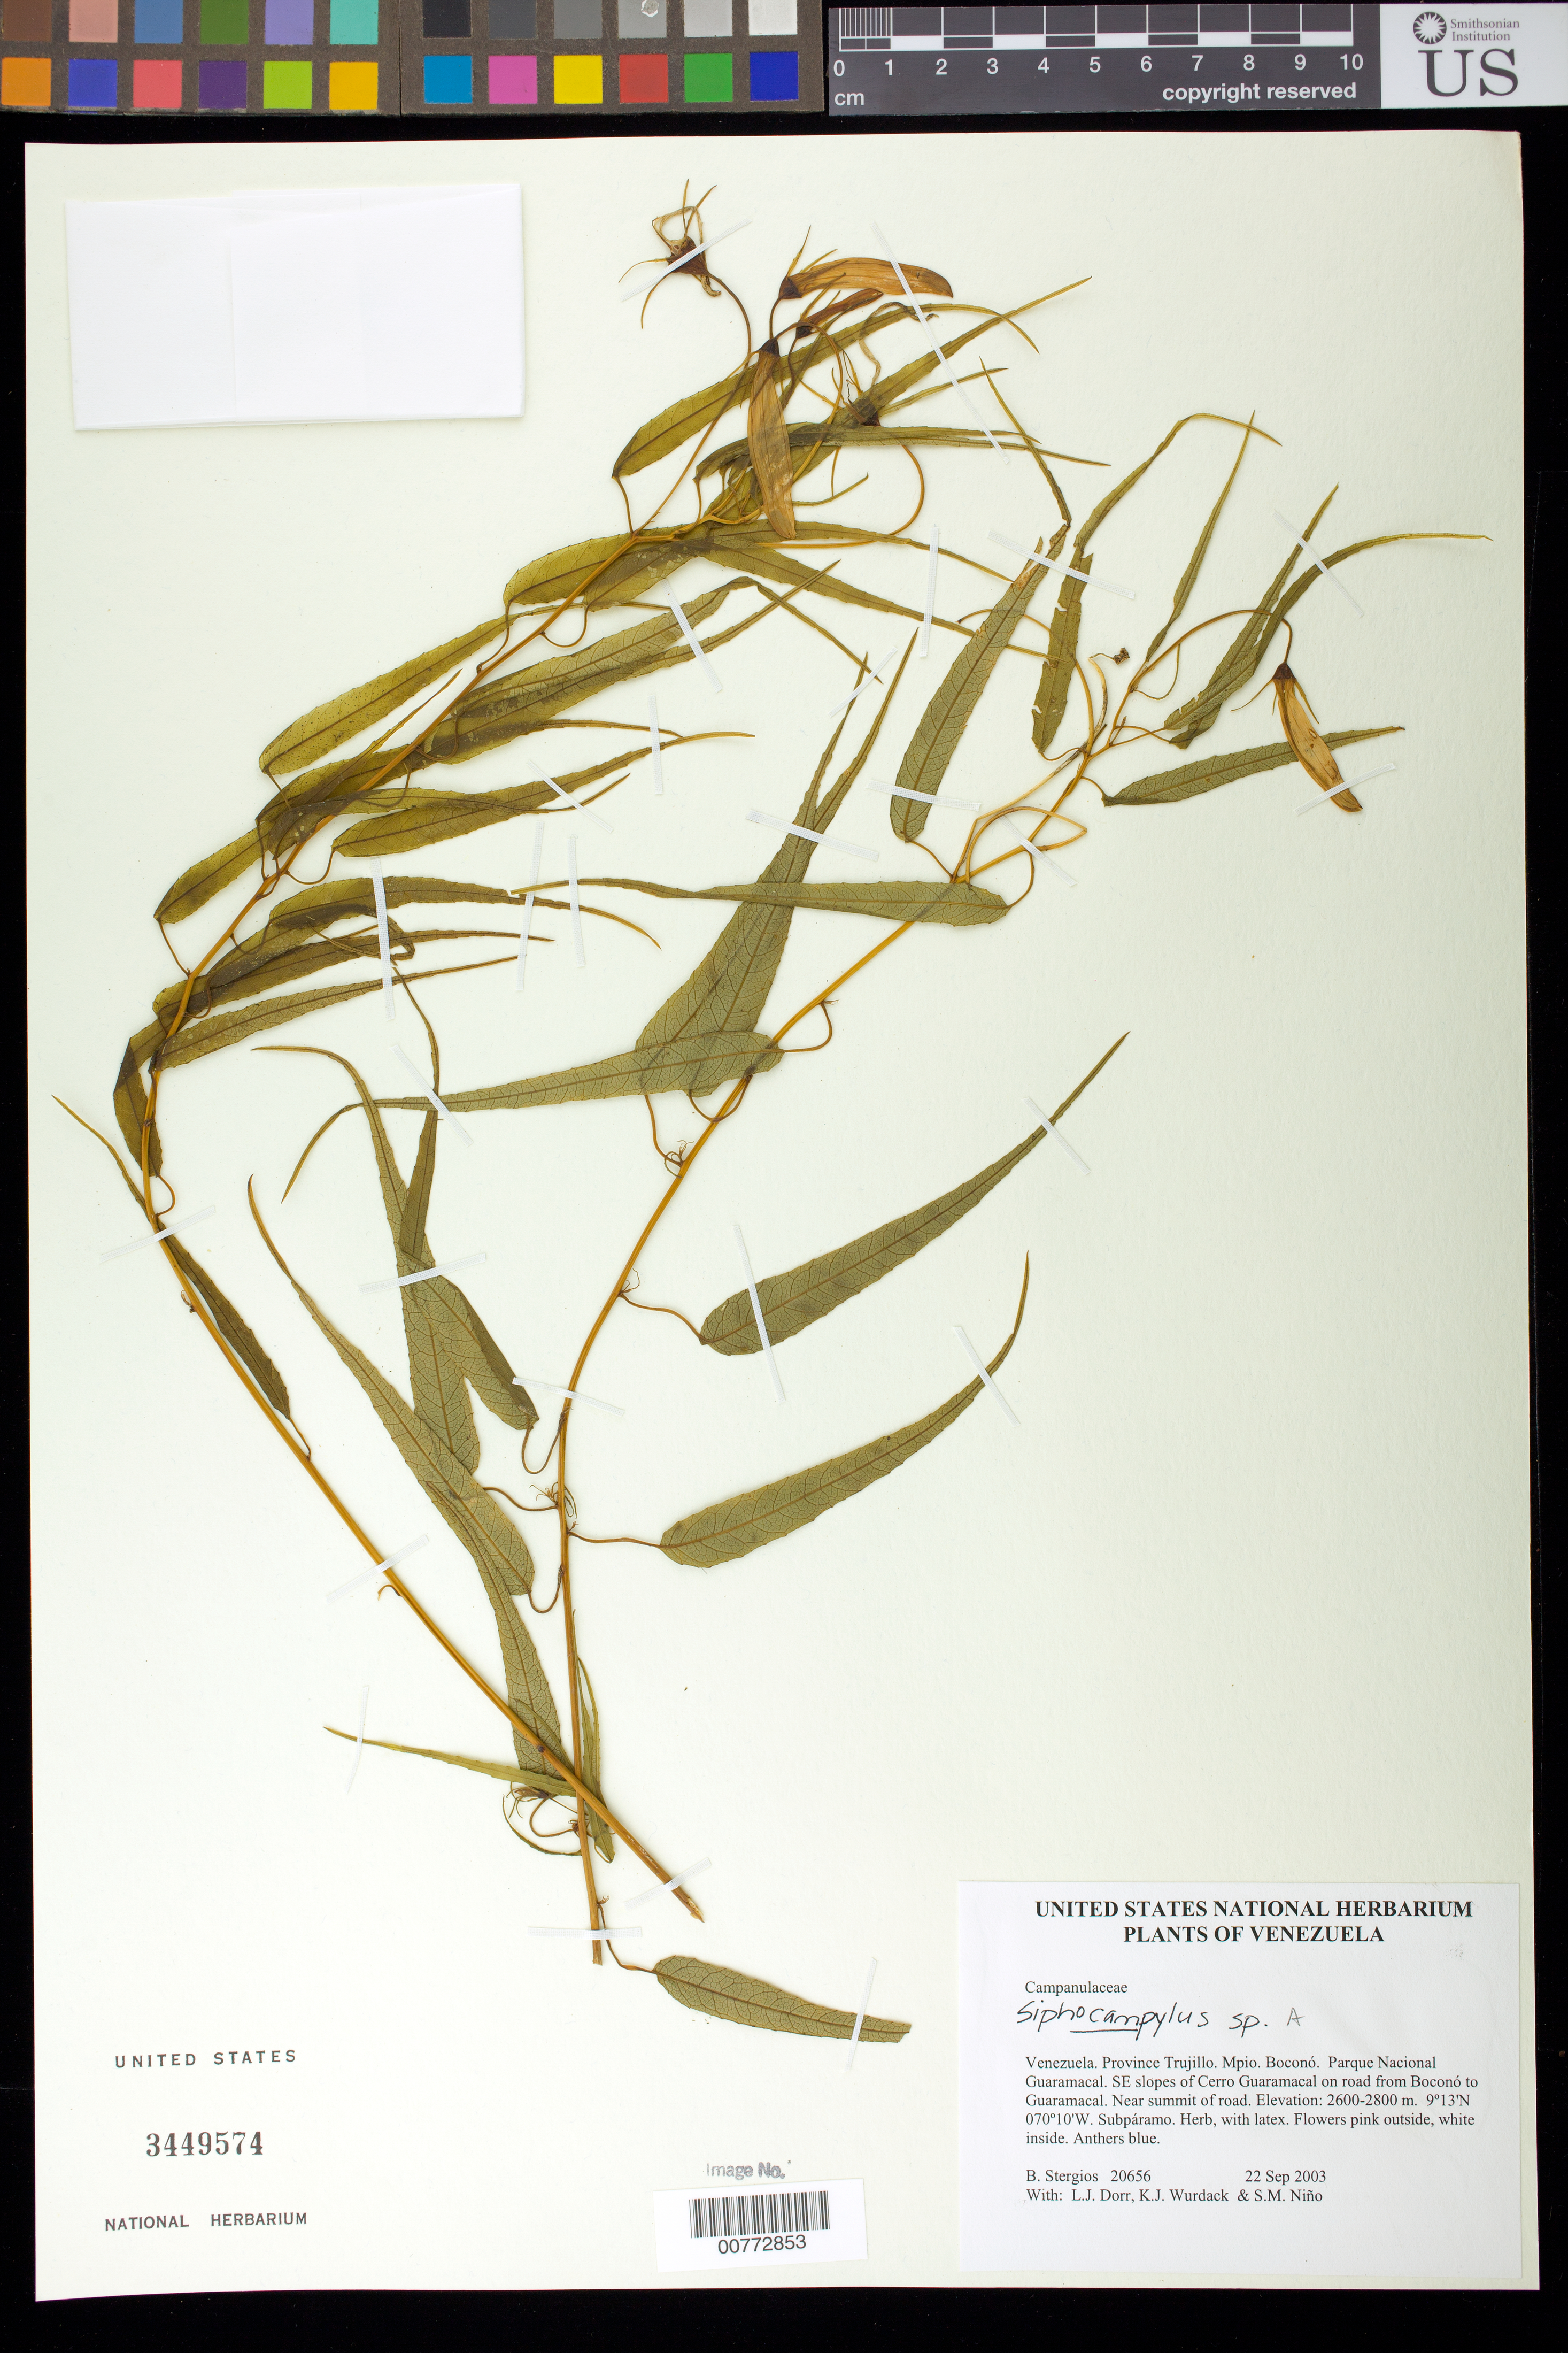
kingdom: Plantae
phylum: Tracheophyta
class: Magnoliopsida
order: Asterales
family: Campanulaceae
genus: Siphocampylus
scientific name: Siphocampylus sp. a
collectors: B. G. Stergios, L. J. Dorr, K. Wurdack & S. M. Niño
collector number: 20656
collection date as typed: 22 Sep 2003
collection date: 2003-09-22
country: Venezuela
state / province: Trujillo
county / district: Boconó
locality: Parque Nacional Guaramacal. SE slopes of Cerro Guaramacal on road from Boconó to Guaramacal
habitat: Subpáramo.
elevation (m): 2600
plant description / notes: OSH, PORT, US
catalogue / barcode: US 3449574